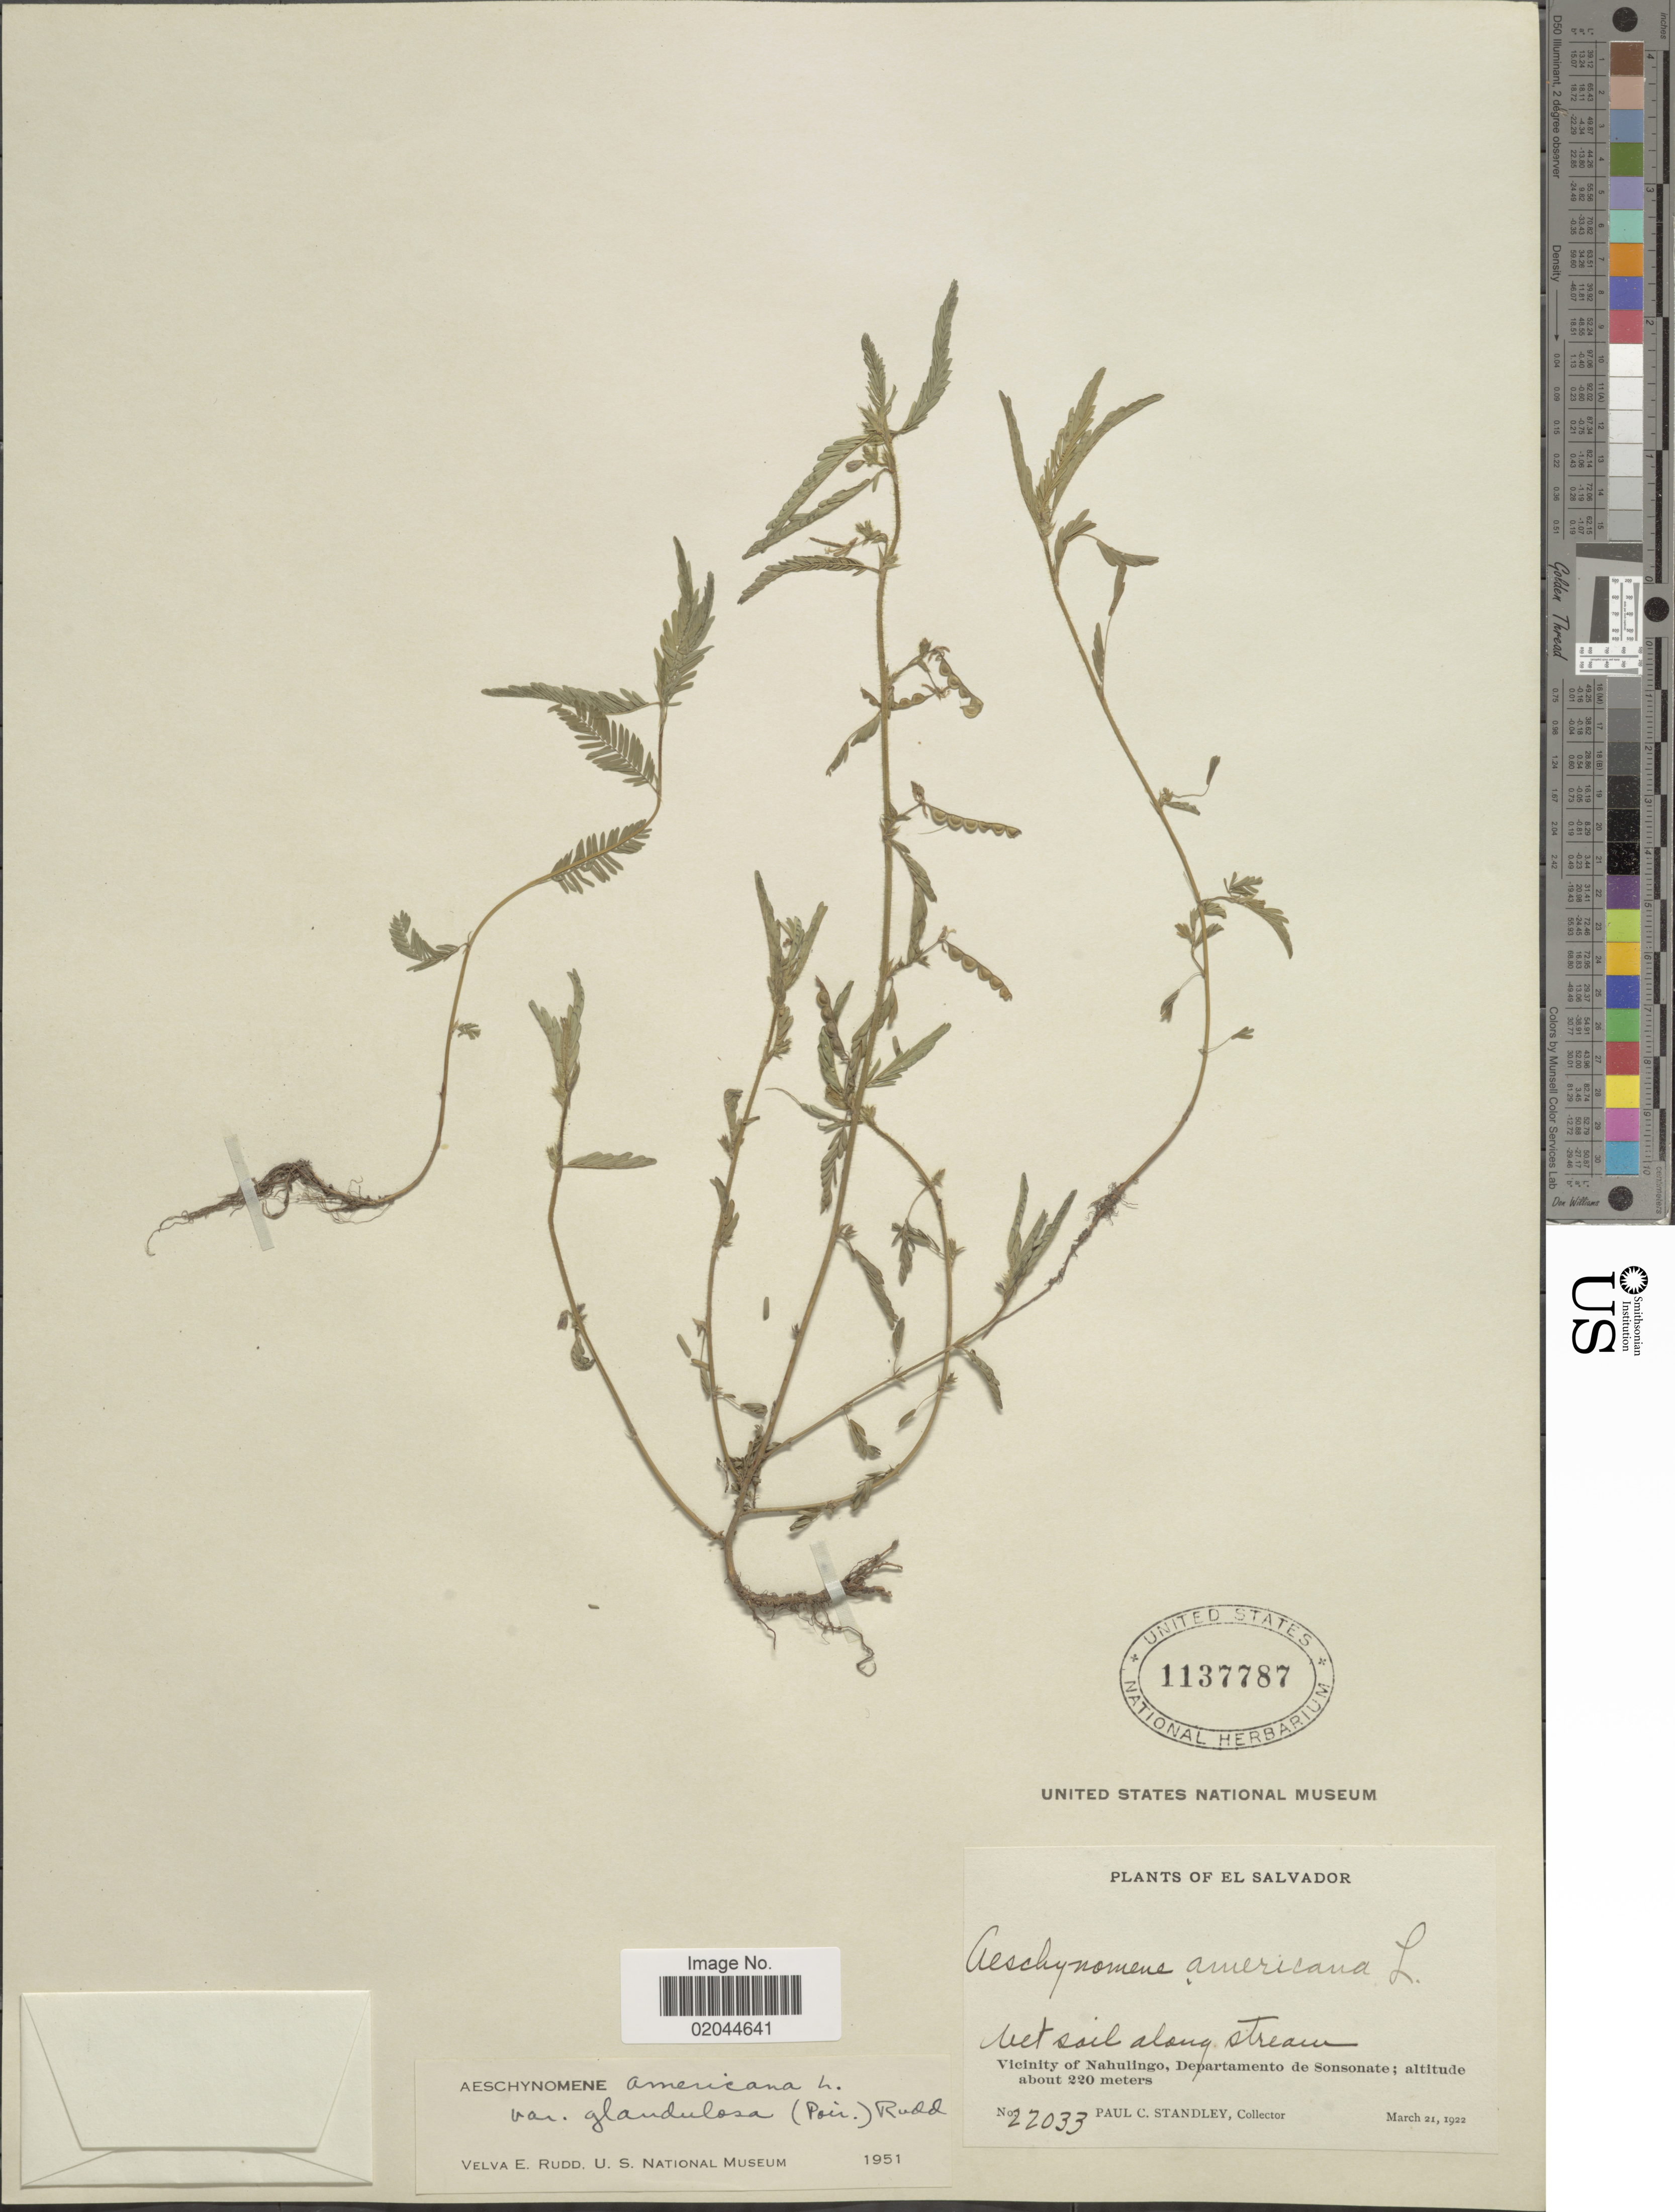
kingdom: Plantae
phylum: Tracheophyta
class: Magnoliopsida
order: Fabales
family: Fabaceae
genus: Aeschynomene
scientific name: Aeschynomene americana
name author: L.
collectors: P. C. Standley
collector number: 22033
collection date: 1922-03-21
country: El Salvador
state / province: Sonsonate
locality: Wet soil along stream, vicinity of Nahulingo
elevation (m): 220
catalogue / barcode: US 1137787